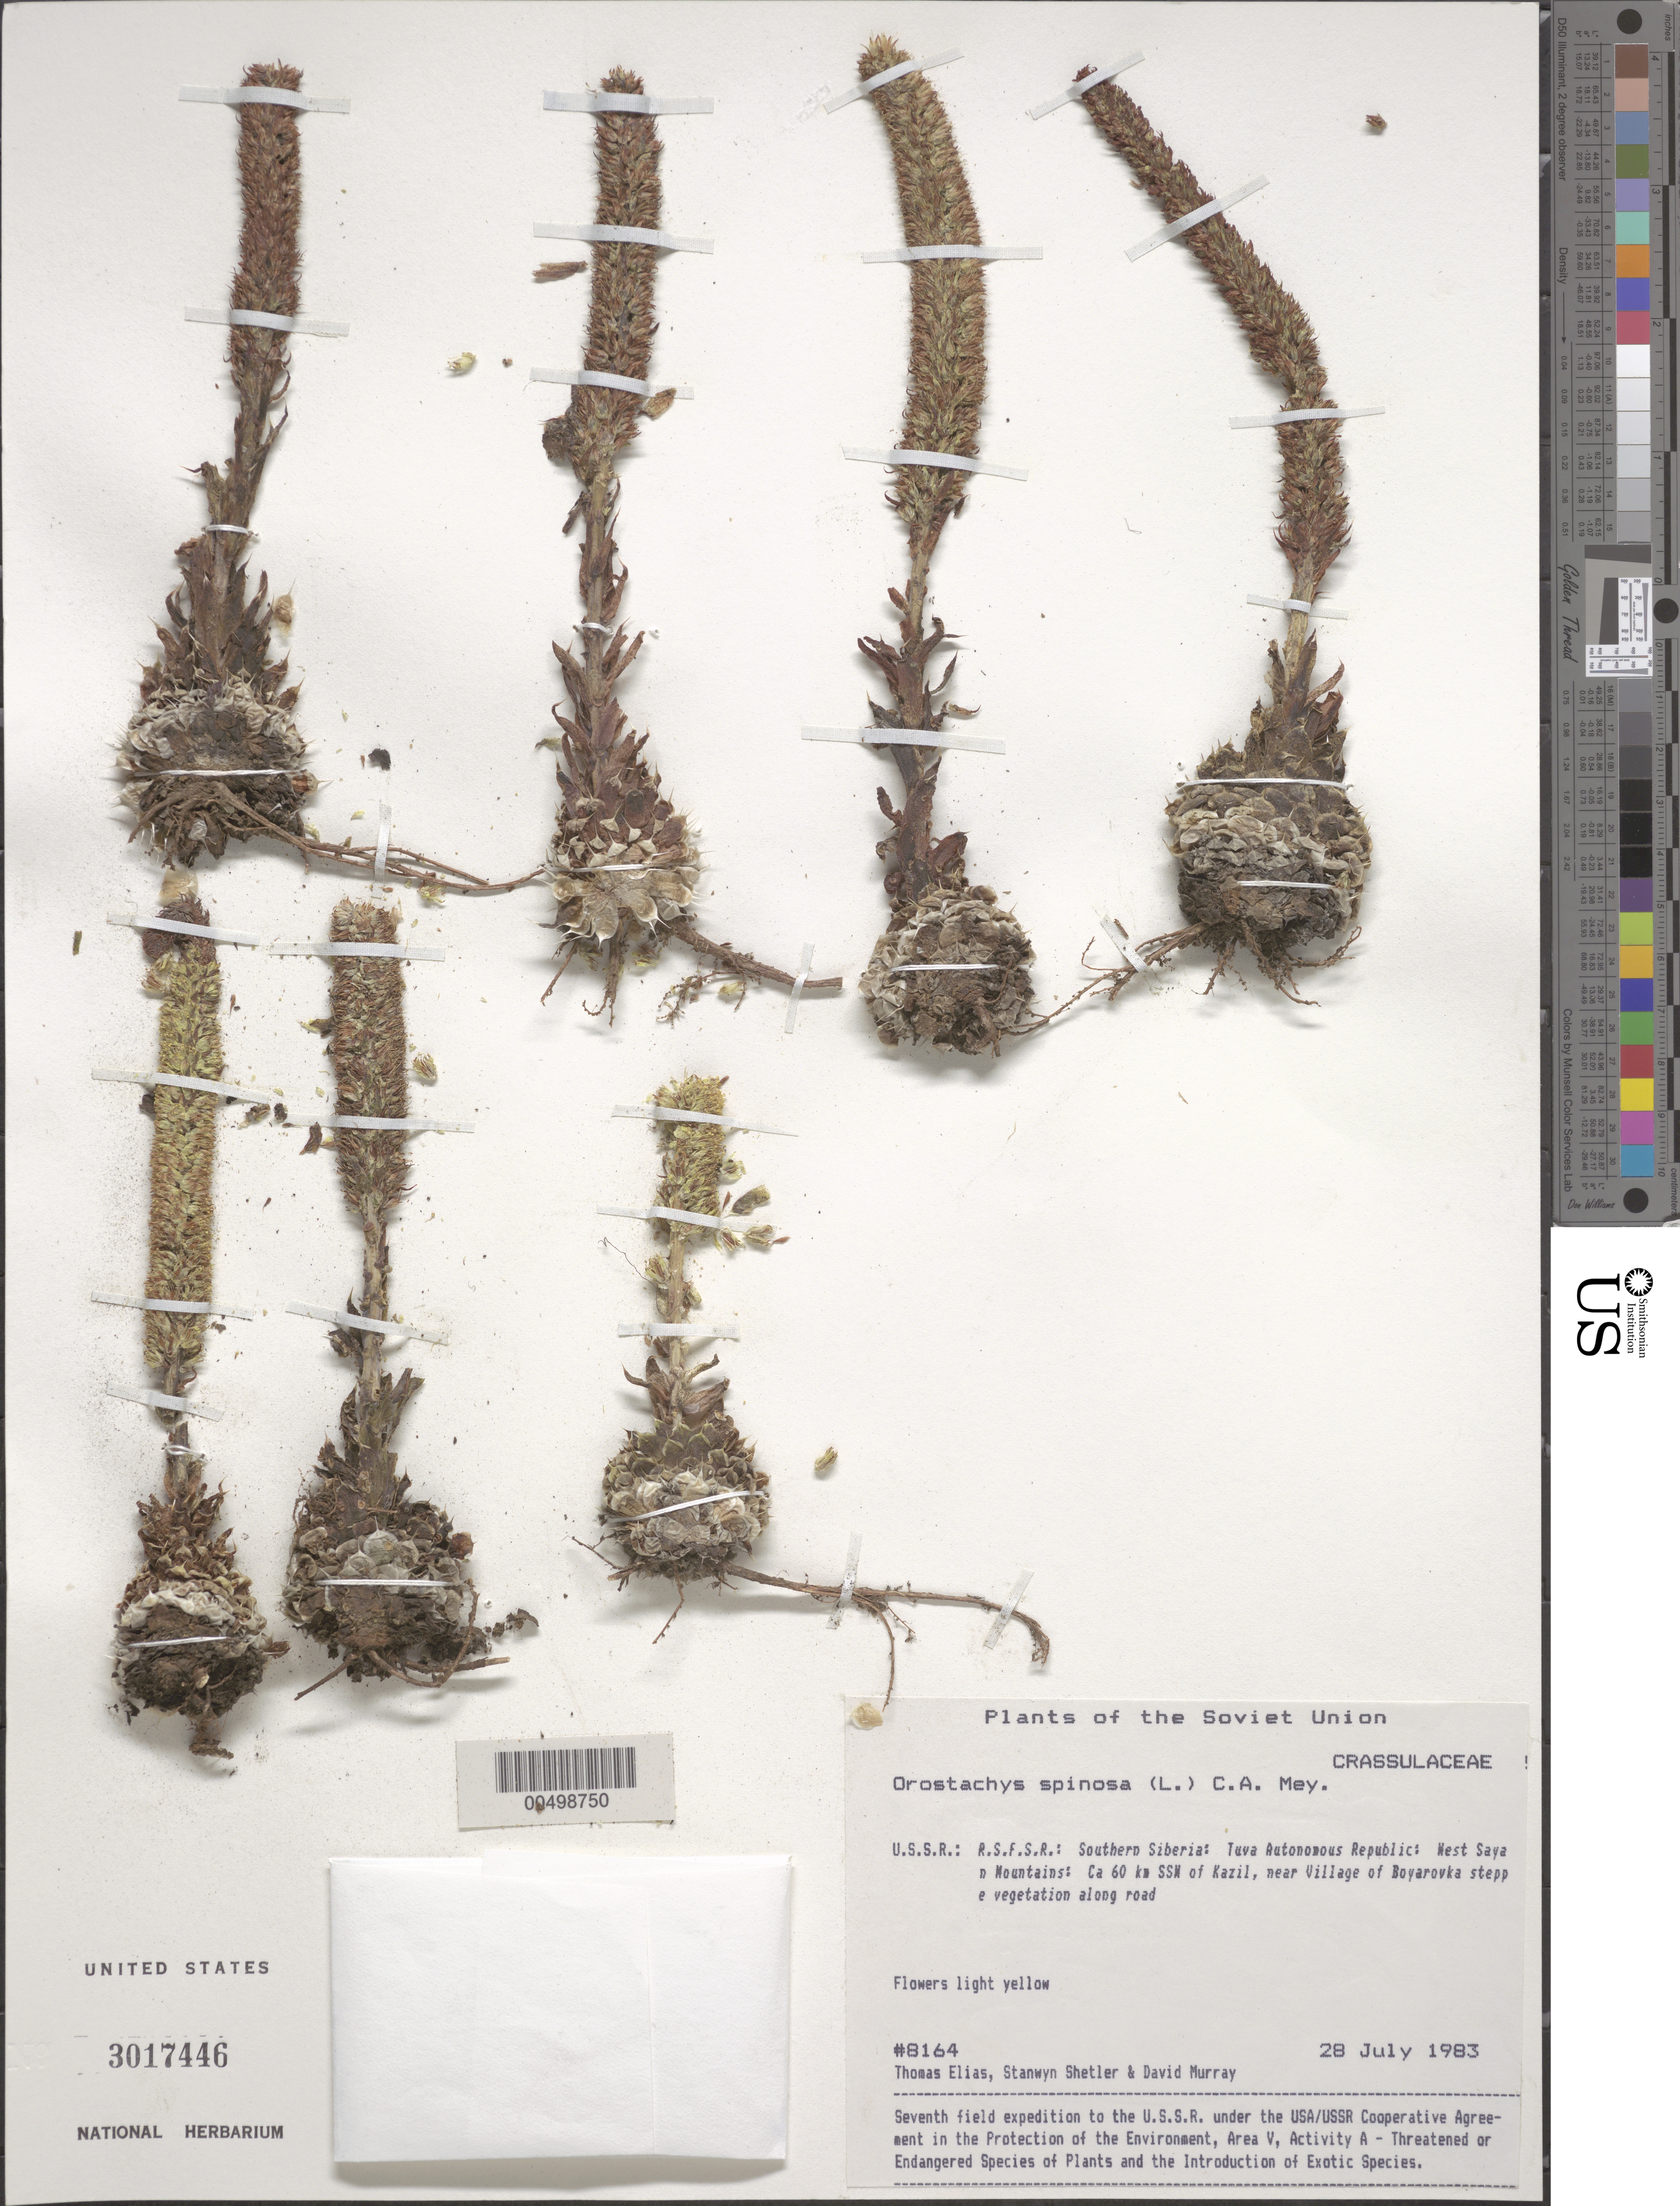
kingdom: Plantae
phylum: Tracheophyta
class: Magnoliopsida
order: Saxifragales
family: Crassulaceae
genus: Orostachys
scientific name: Orostachys spinosa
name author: (L.) Sweet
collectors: T. Elias, S. Shetler & D. F. Murray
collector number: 8164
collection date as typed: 28 Jul 1983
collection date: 1983-07-28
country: Russian Federation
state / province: Tuva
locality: West Sayan Mountains, ca. 60 km SSW of Kazil [Kyzyl], near Village of Boyarovka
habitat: steppe vegetation along road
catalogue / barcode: US 3017446